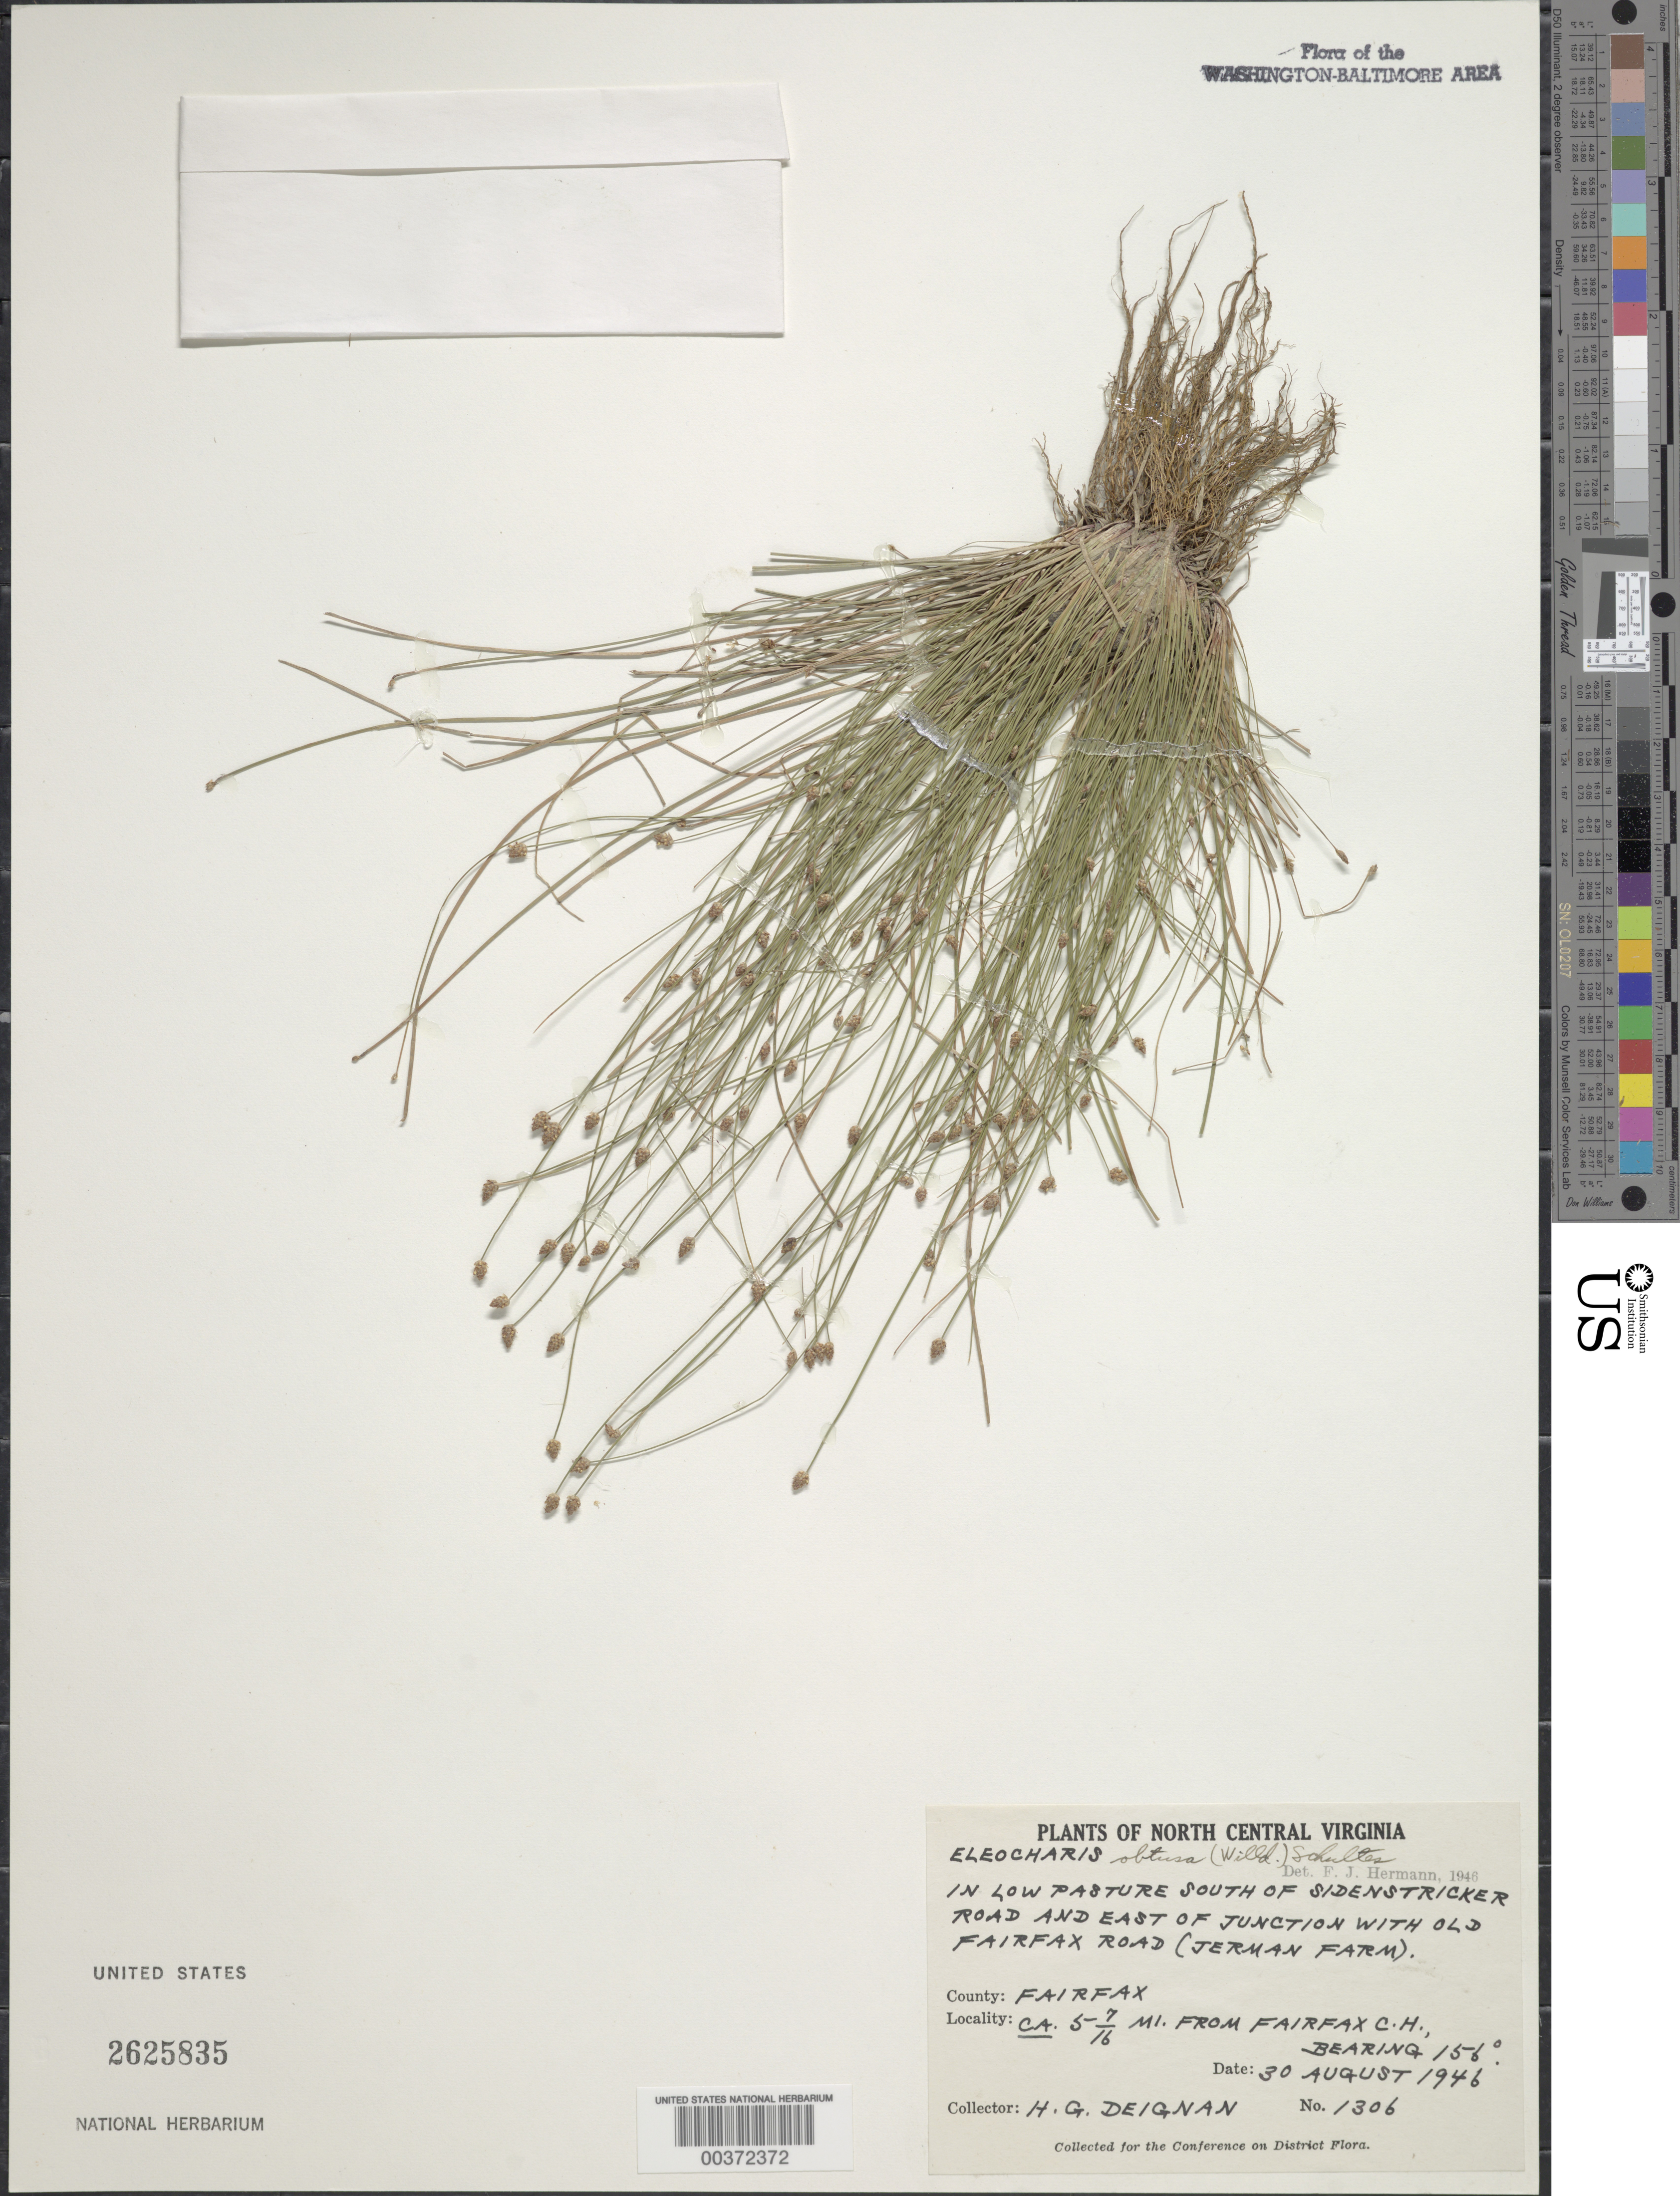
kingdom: Plantae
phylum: Tracheophyta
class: Liliopsida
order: Poales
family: Cyperaceae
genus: Eleocharis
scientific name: Eleocharis obtusa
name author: (Willd.) Schult.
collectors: H. Deignan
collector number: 1306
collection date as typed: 30 Aug 1946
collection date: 1946-08-30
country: United States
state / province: Virginia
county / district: Fairfax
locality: Sidenstricker Road, east of junction with Old Fairfax Road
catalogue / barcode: US 2625835